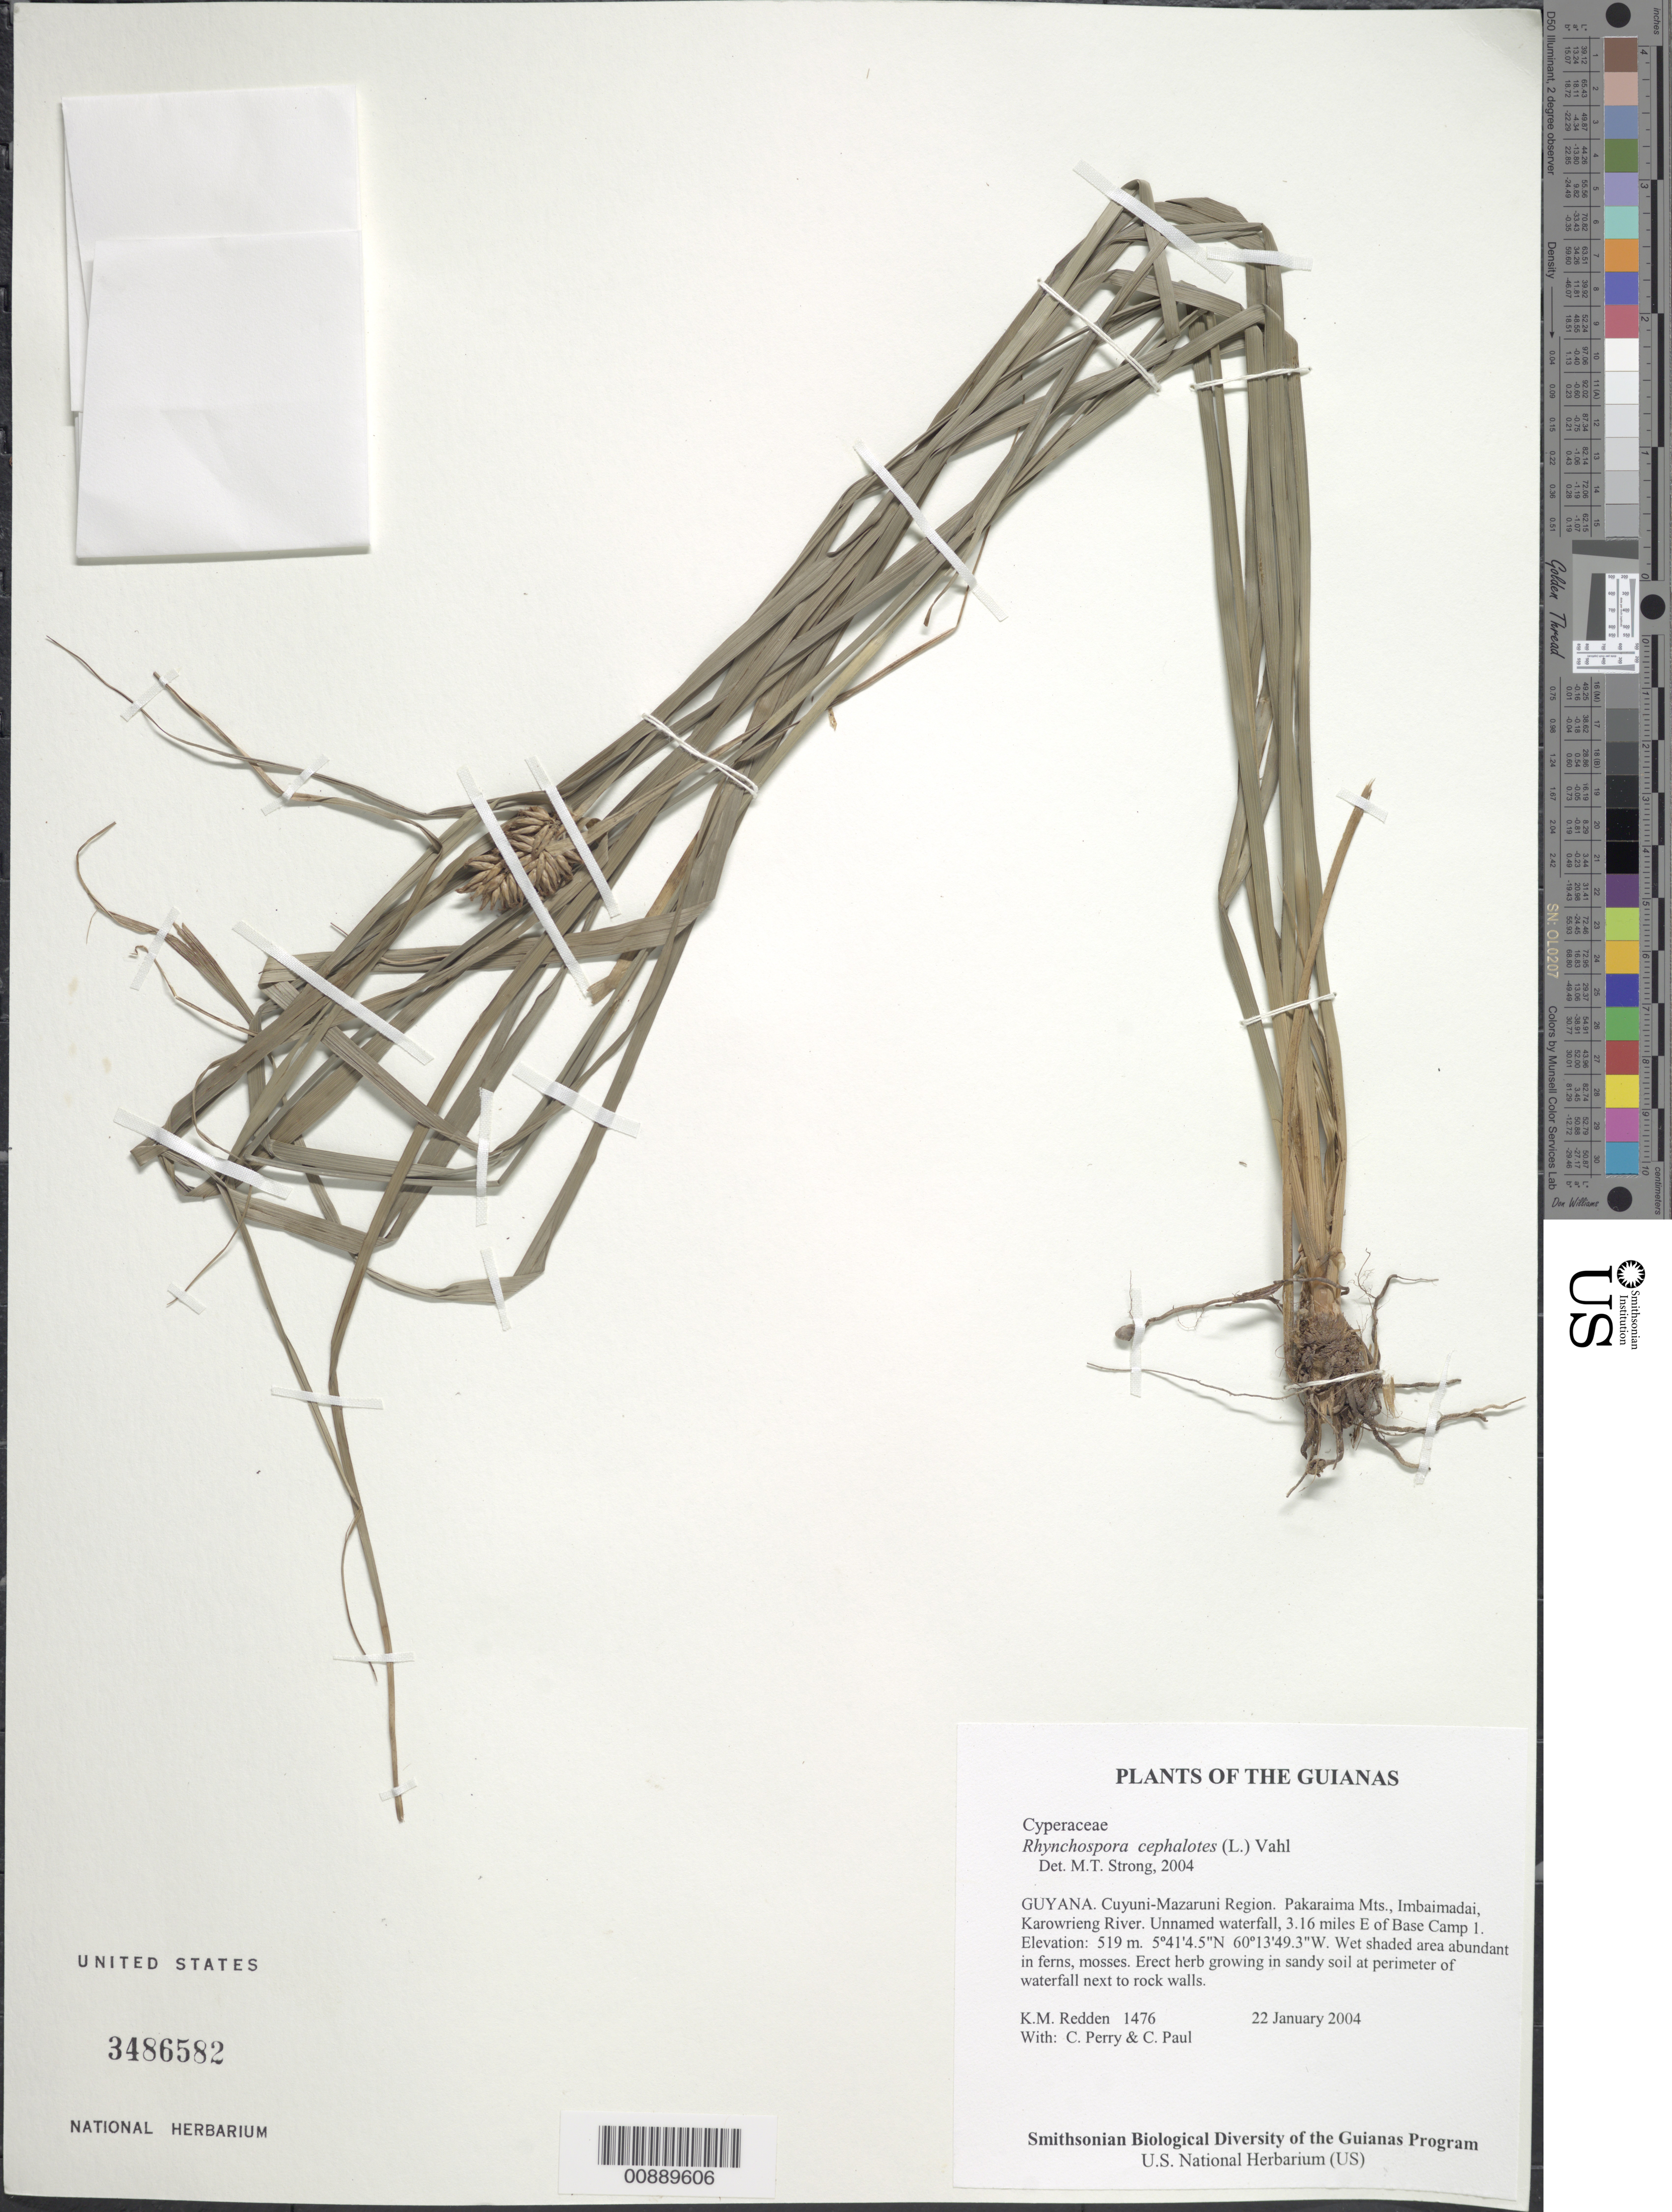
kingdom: Plantae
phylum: Tracheophyta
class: Liliopsida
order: Poales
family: Cyperaceae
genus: Rhynchospora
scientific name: Rhynchospora cephalotes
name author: (L.) Vahl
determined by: Strong, M. T., (US), Smithsonian Institution - National Museum of Natural History (UNITED STATES)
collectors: K. M. Redden, C. Perry & C. Paul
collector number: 1476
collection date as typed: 22 January 2004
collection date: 2004-01-22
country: Guyana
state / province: Cuyuni-Mazaruni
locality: Pakaraima Mts., Imbaimadai, Karowrieng River. Unnamed waterfall, 3.16 miles E of Base Camp 1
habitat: Wet shaded area abundant in ferns, mosses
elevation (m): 519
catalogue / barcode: US 3486582